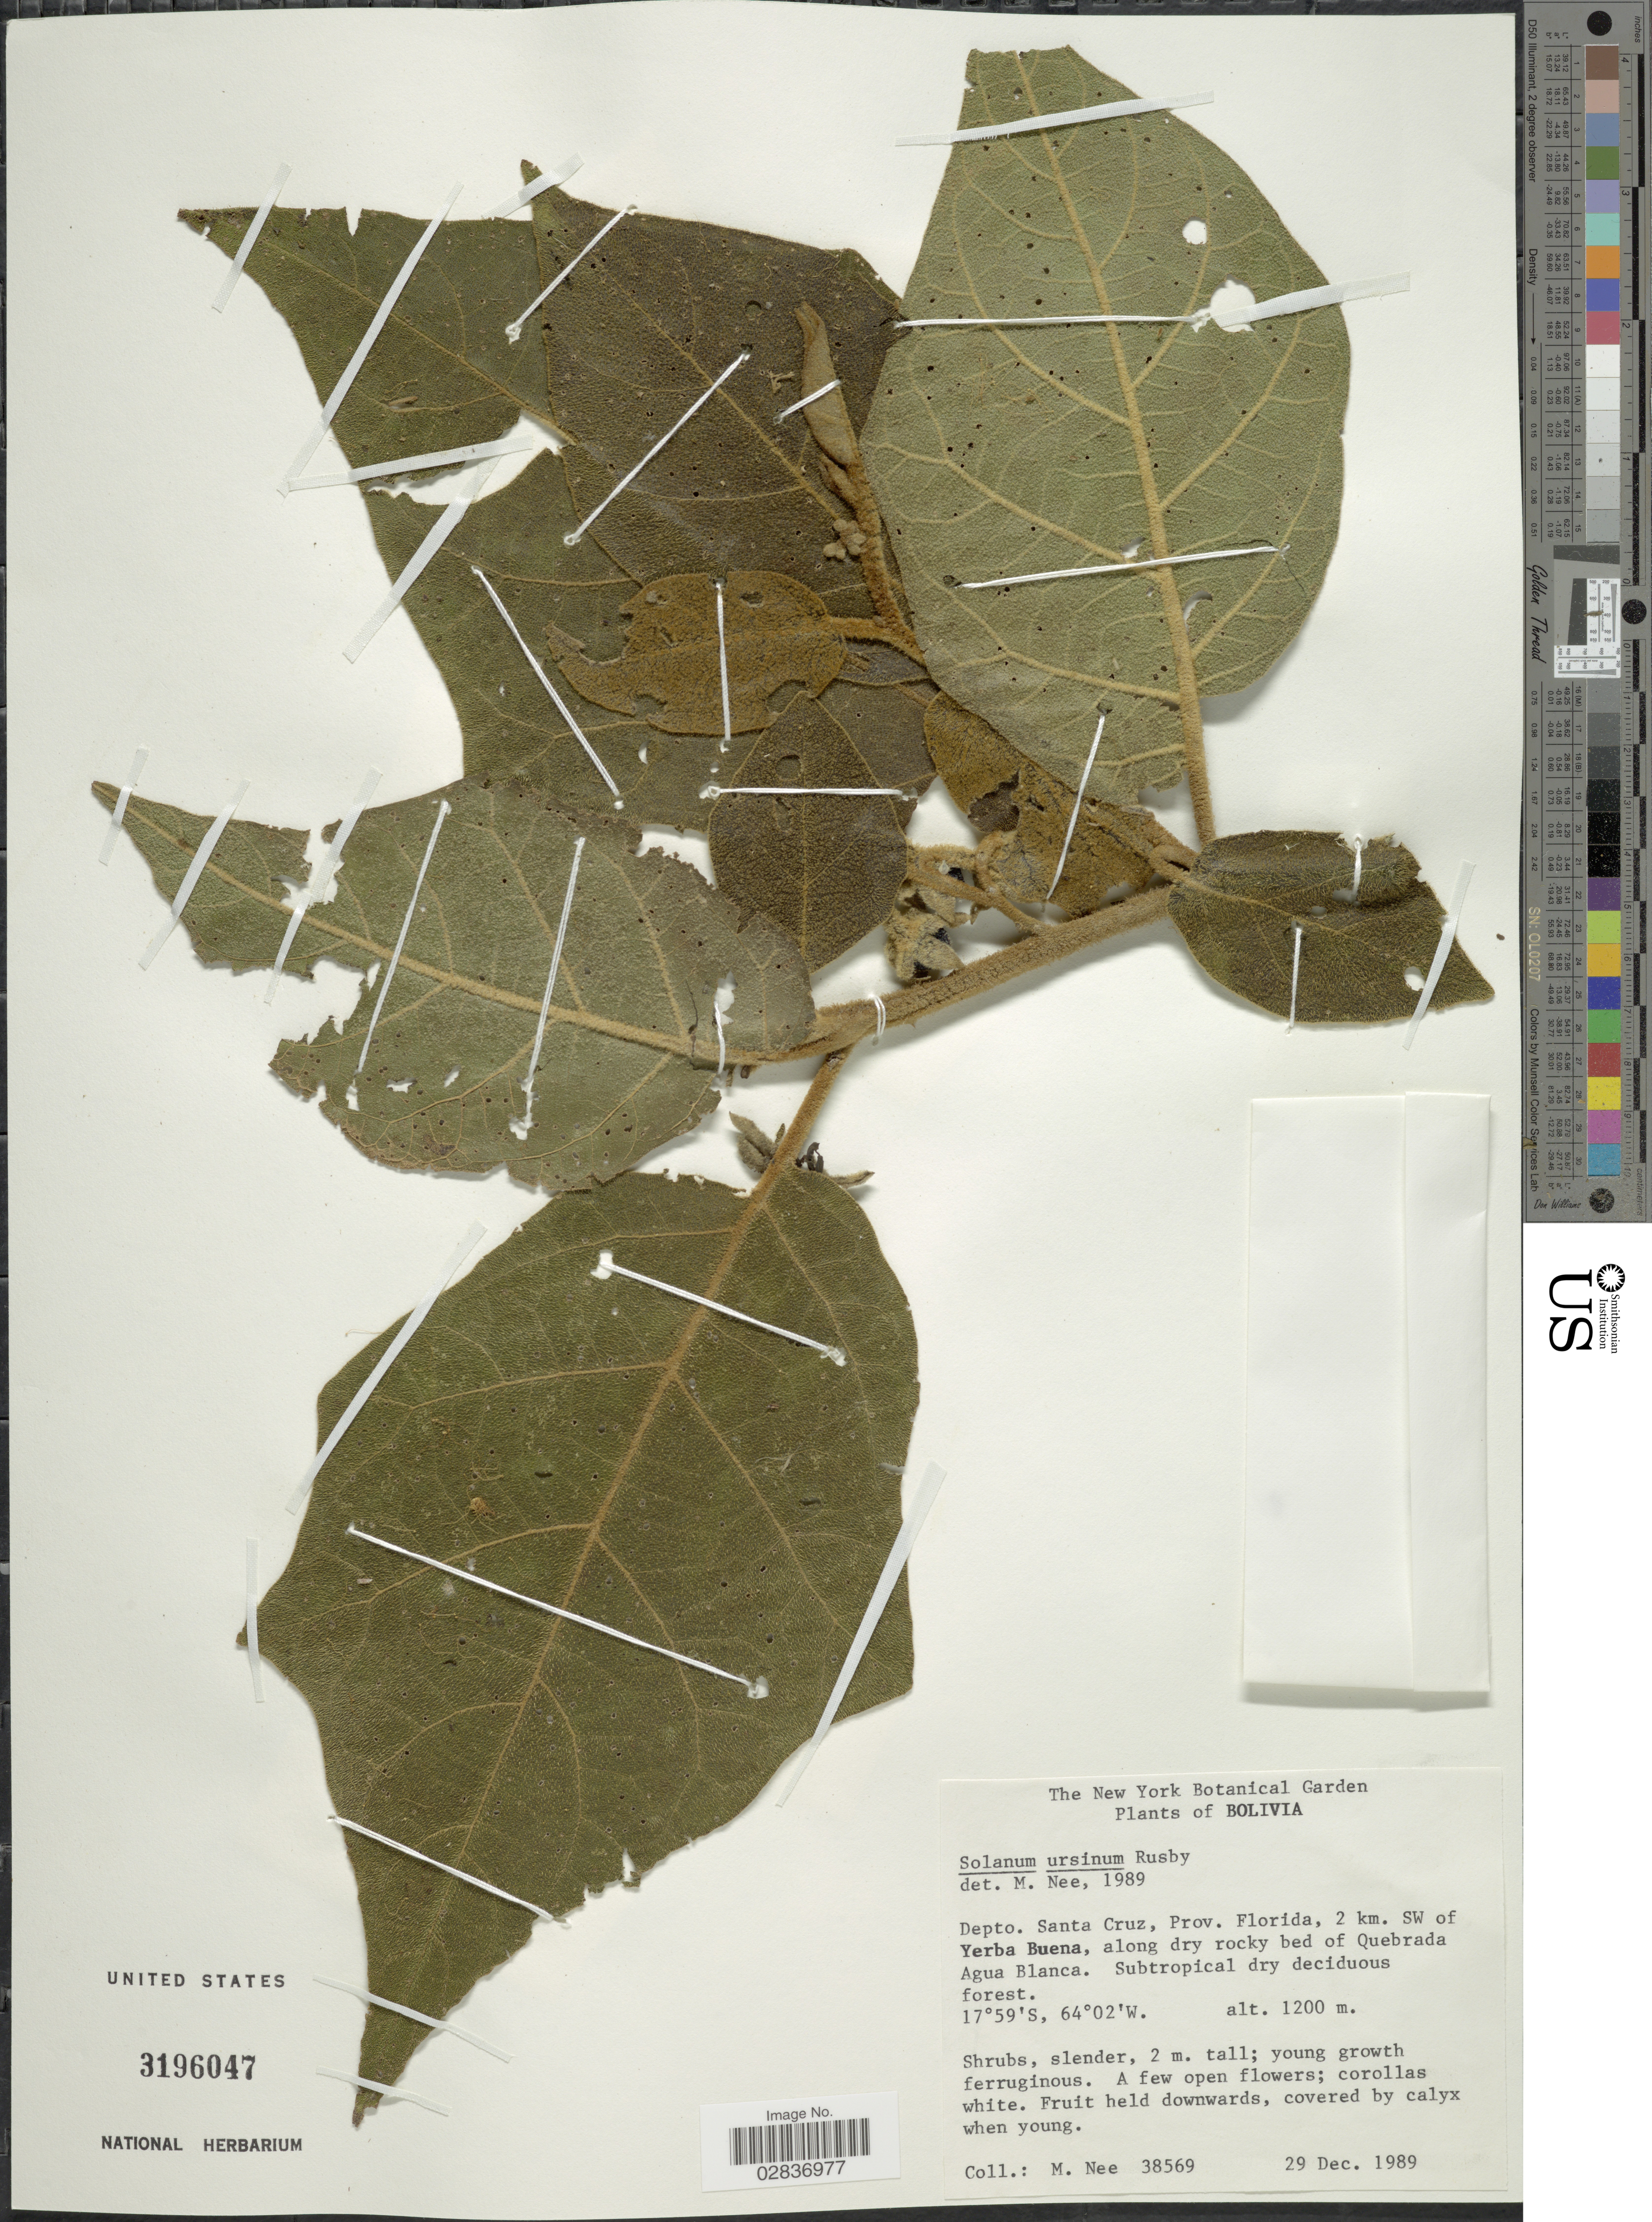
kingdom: Plantae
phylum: Tracheophyta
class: Magnoliopsida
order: Solanales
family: Solanaceae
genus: Solanum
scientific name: Solanum ursinum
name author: Rusby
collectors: M. Nee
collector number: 38569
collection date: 1989-12-29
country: Bolivia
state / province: Santa Cruz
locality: Depto. Santa Cruz, Prov. Florida, 2 km.SW of Yerba Buena, along dry rocky bed of Quebrada Agua Blanca.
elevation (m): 1200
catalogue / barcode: US 3196047